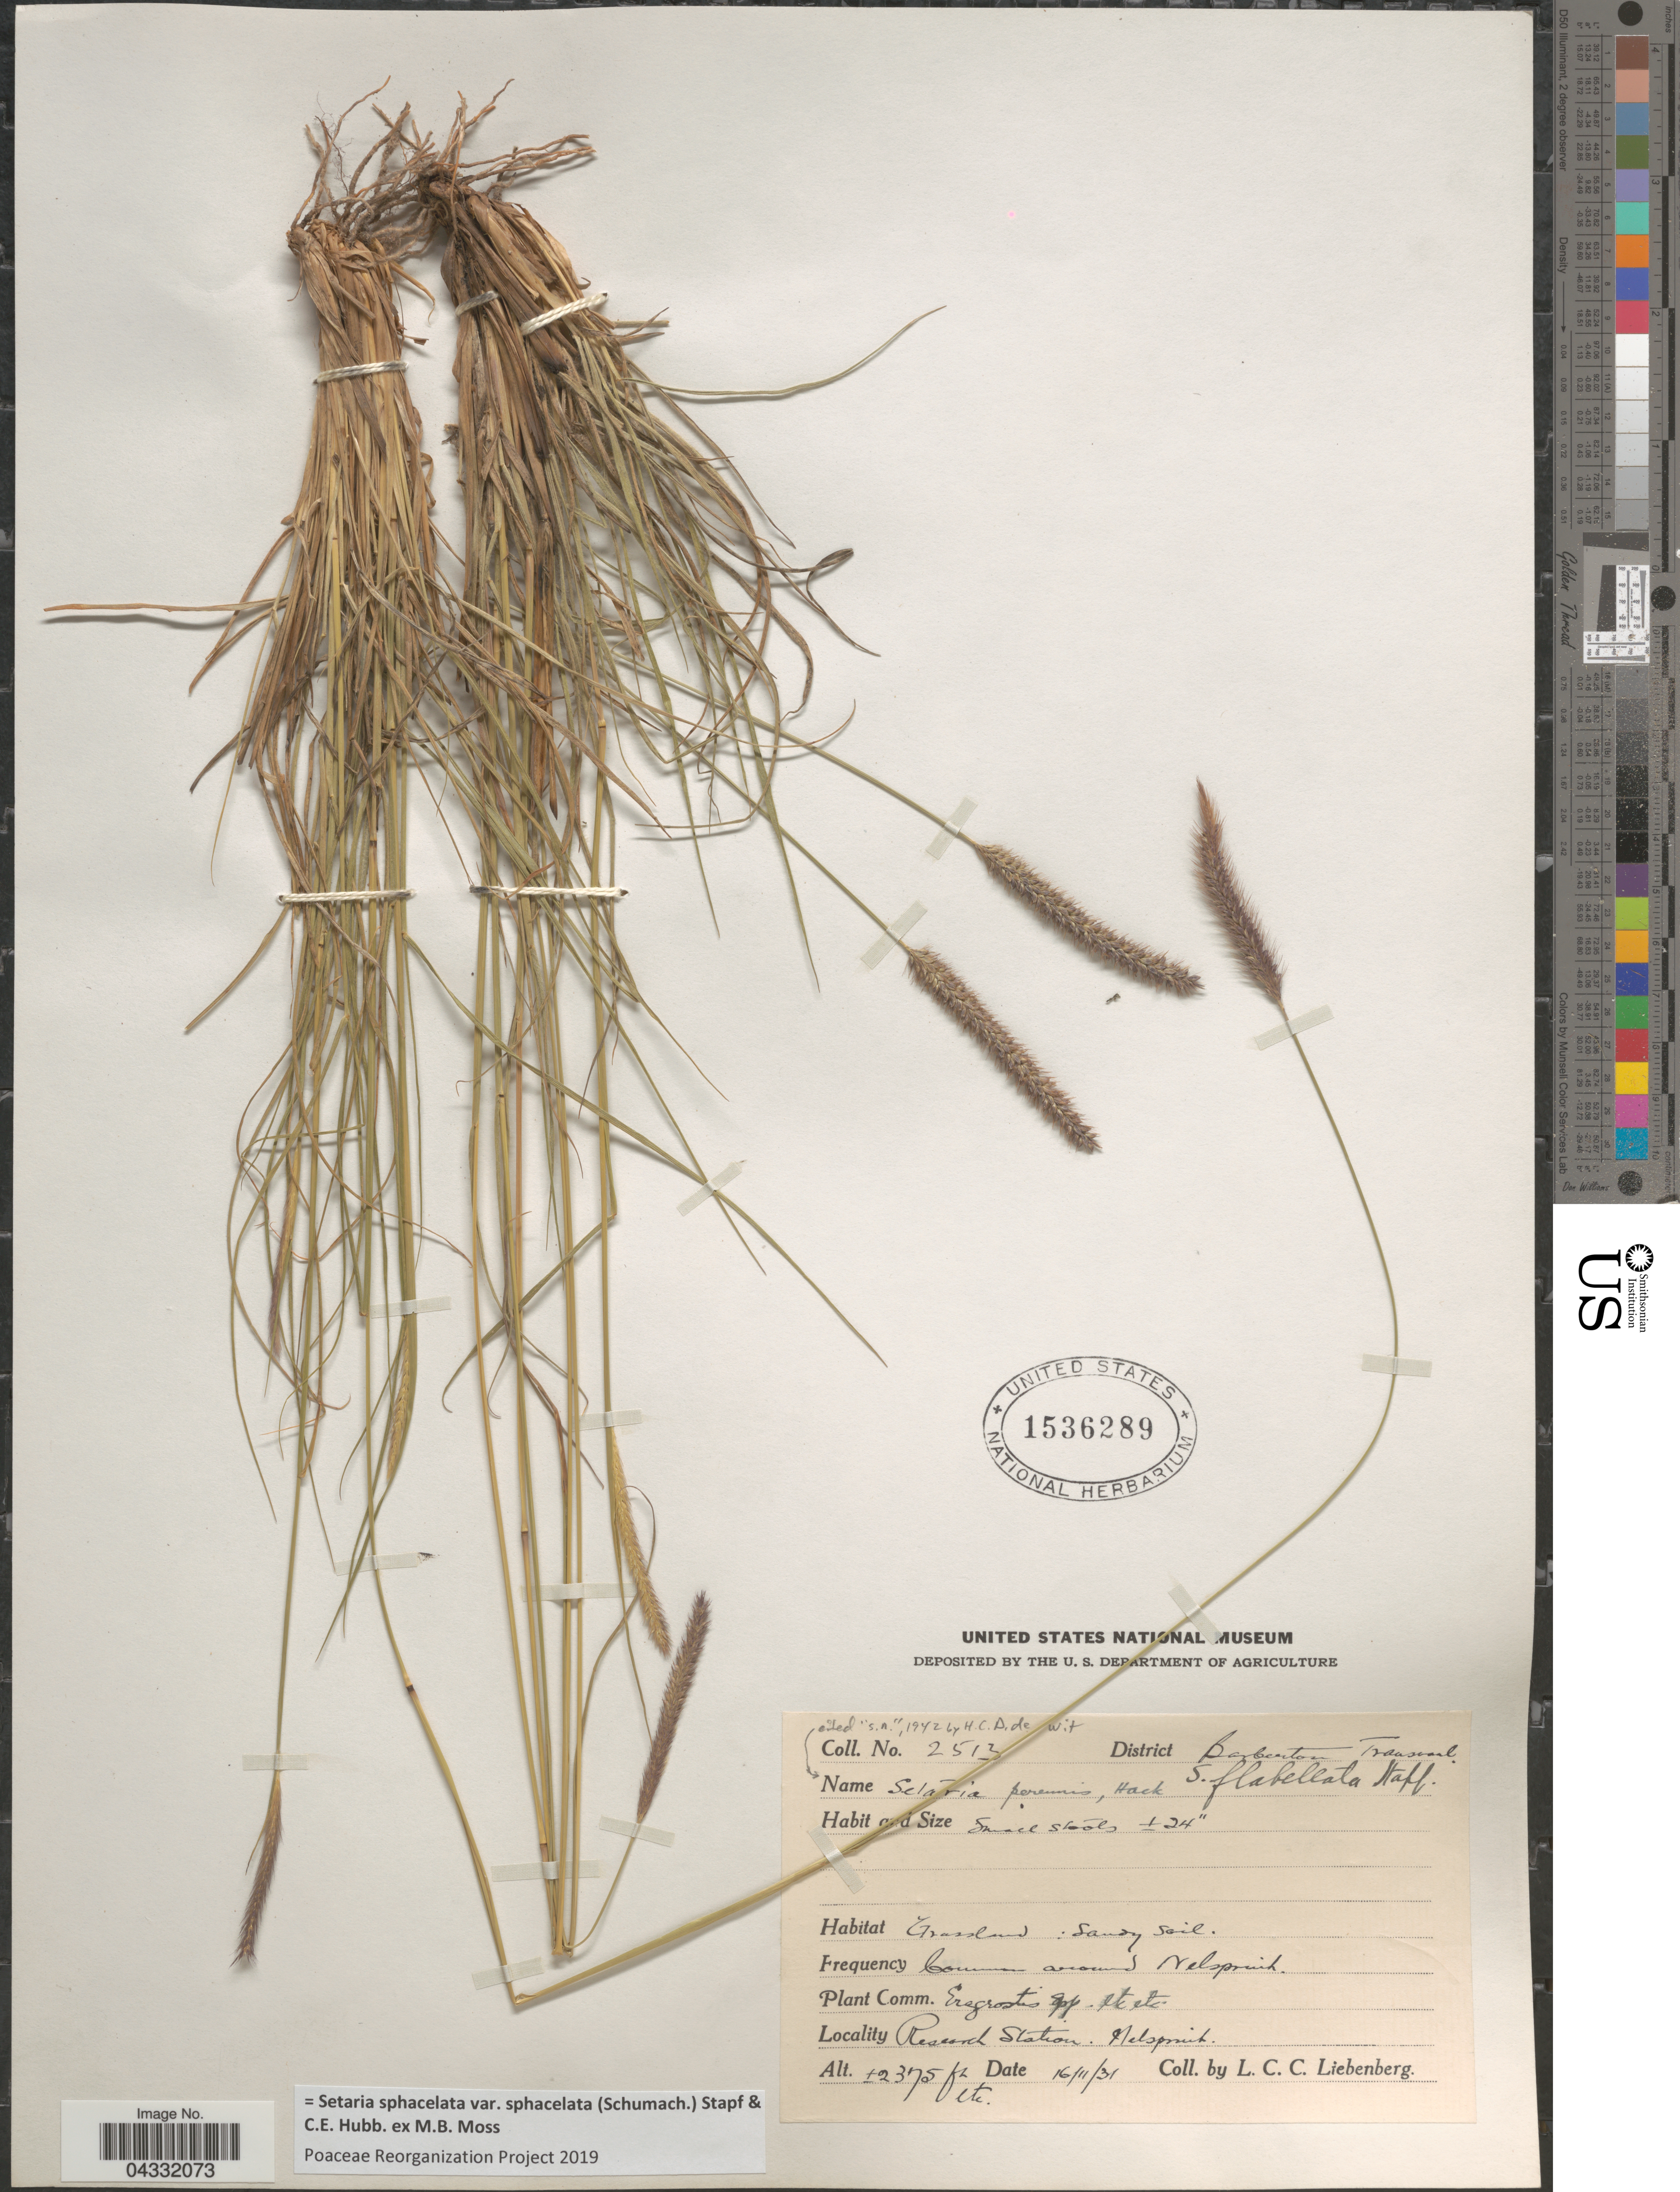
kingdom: Plantae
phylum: Tracheophyta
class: Liliopsida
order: Poales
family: Poaceae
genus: Setaria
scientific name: Setaria sphacelata var. sphacelata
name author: (Schumach.) Stapf & C. E. Hubb. ex M.B. Moss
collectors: L. Liebenberg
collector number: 2513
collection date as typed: Transcribed d/m/y: 16/11/31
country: South Africa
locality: District Barberton Transvaal. Common around Nelspruit. Research Station, Nelspruit.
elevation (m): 724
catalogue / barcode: US 1536289